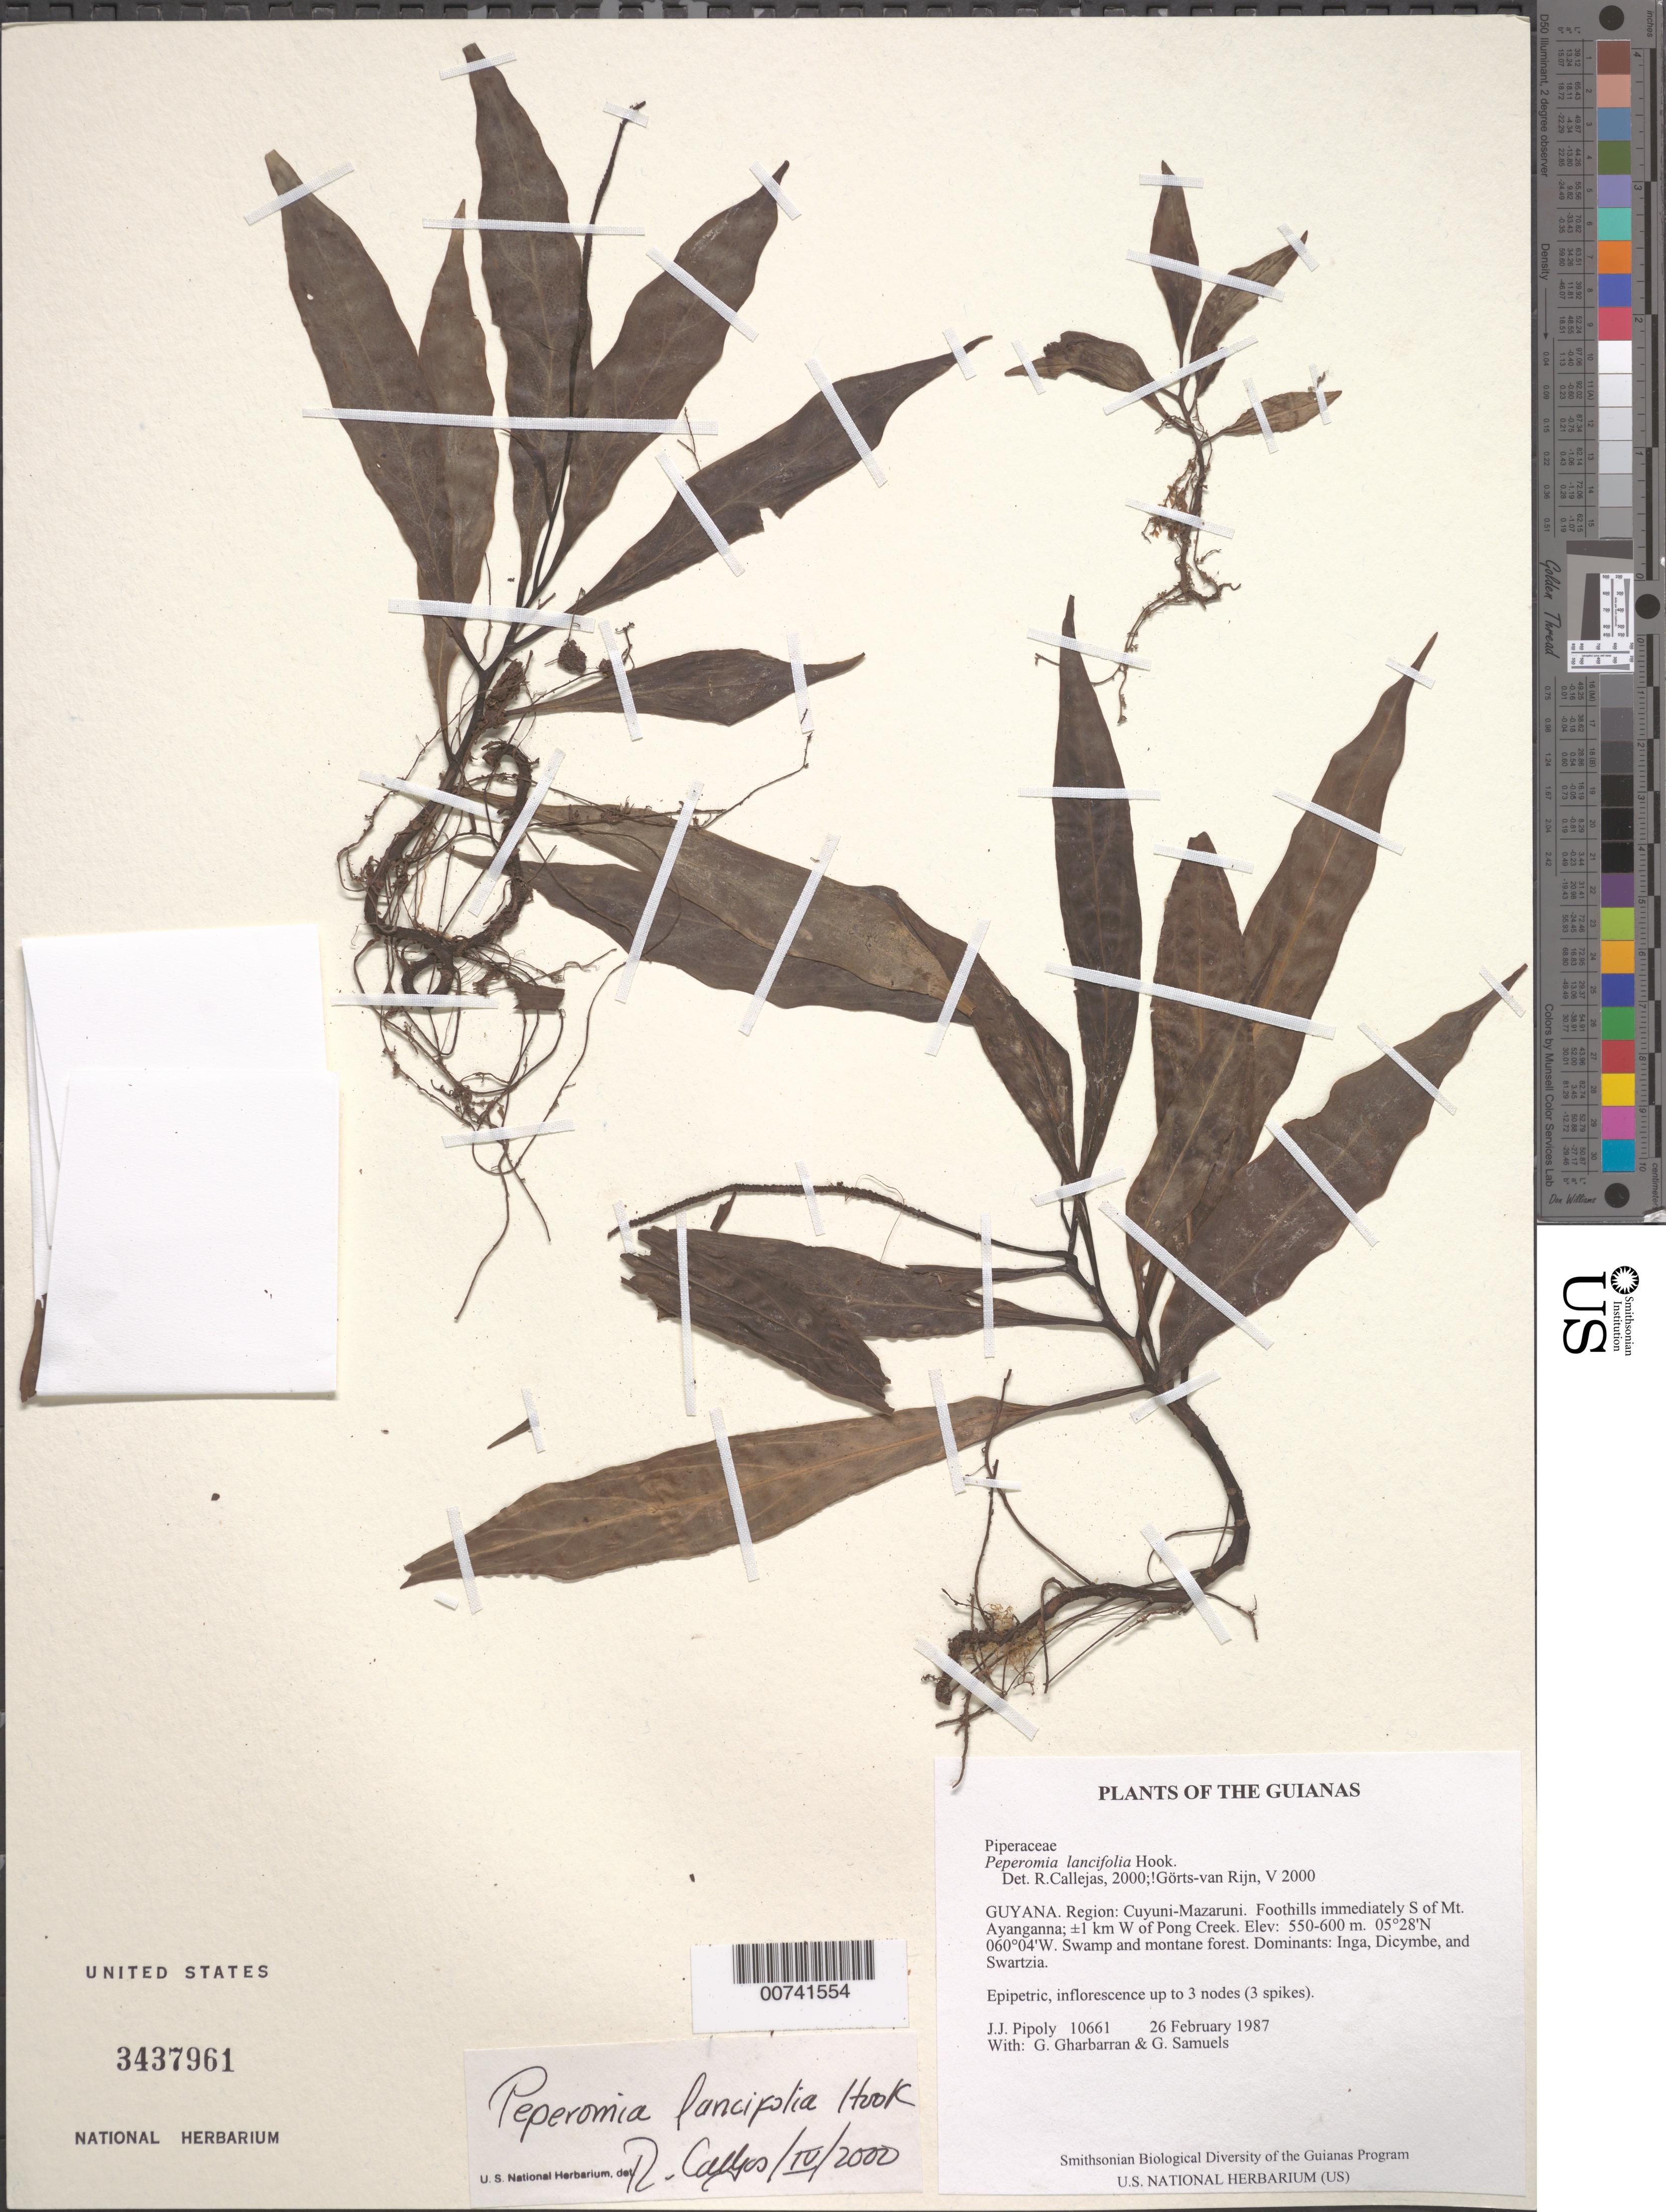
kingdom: Plantae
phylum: Tracheophyta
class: Magnoliopsida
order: Piperales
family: Piperaceae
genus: Peperomia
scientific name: Peperomia lancifolia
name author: Hook.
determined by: Görts-van Rijn, A. R. A.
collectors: J. J. Pipoly, G. Gharbarran & G. Samuels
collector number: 10661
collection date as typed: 26 February 1987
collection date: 1987-02-26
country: Guyana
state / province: Cuyuni-Mazaruni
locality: Foothills immediately S of Mt. Ayanganna; ±1 km W of Pong Creek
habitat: Swamp and montane forest. Dominants: Inga, Dicymbe, and Swartzia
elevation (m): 550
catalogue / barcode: US 3437961